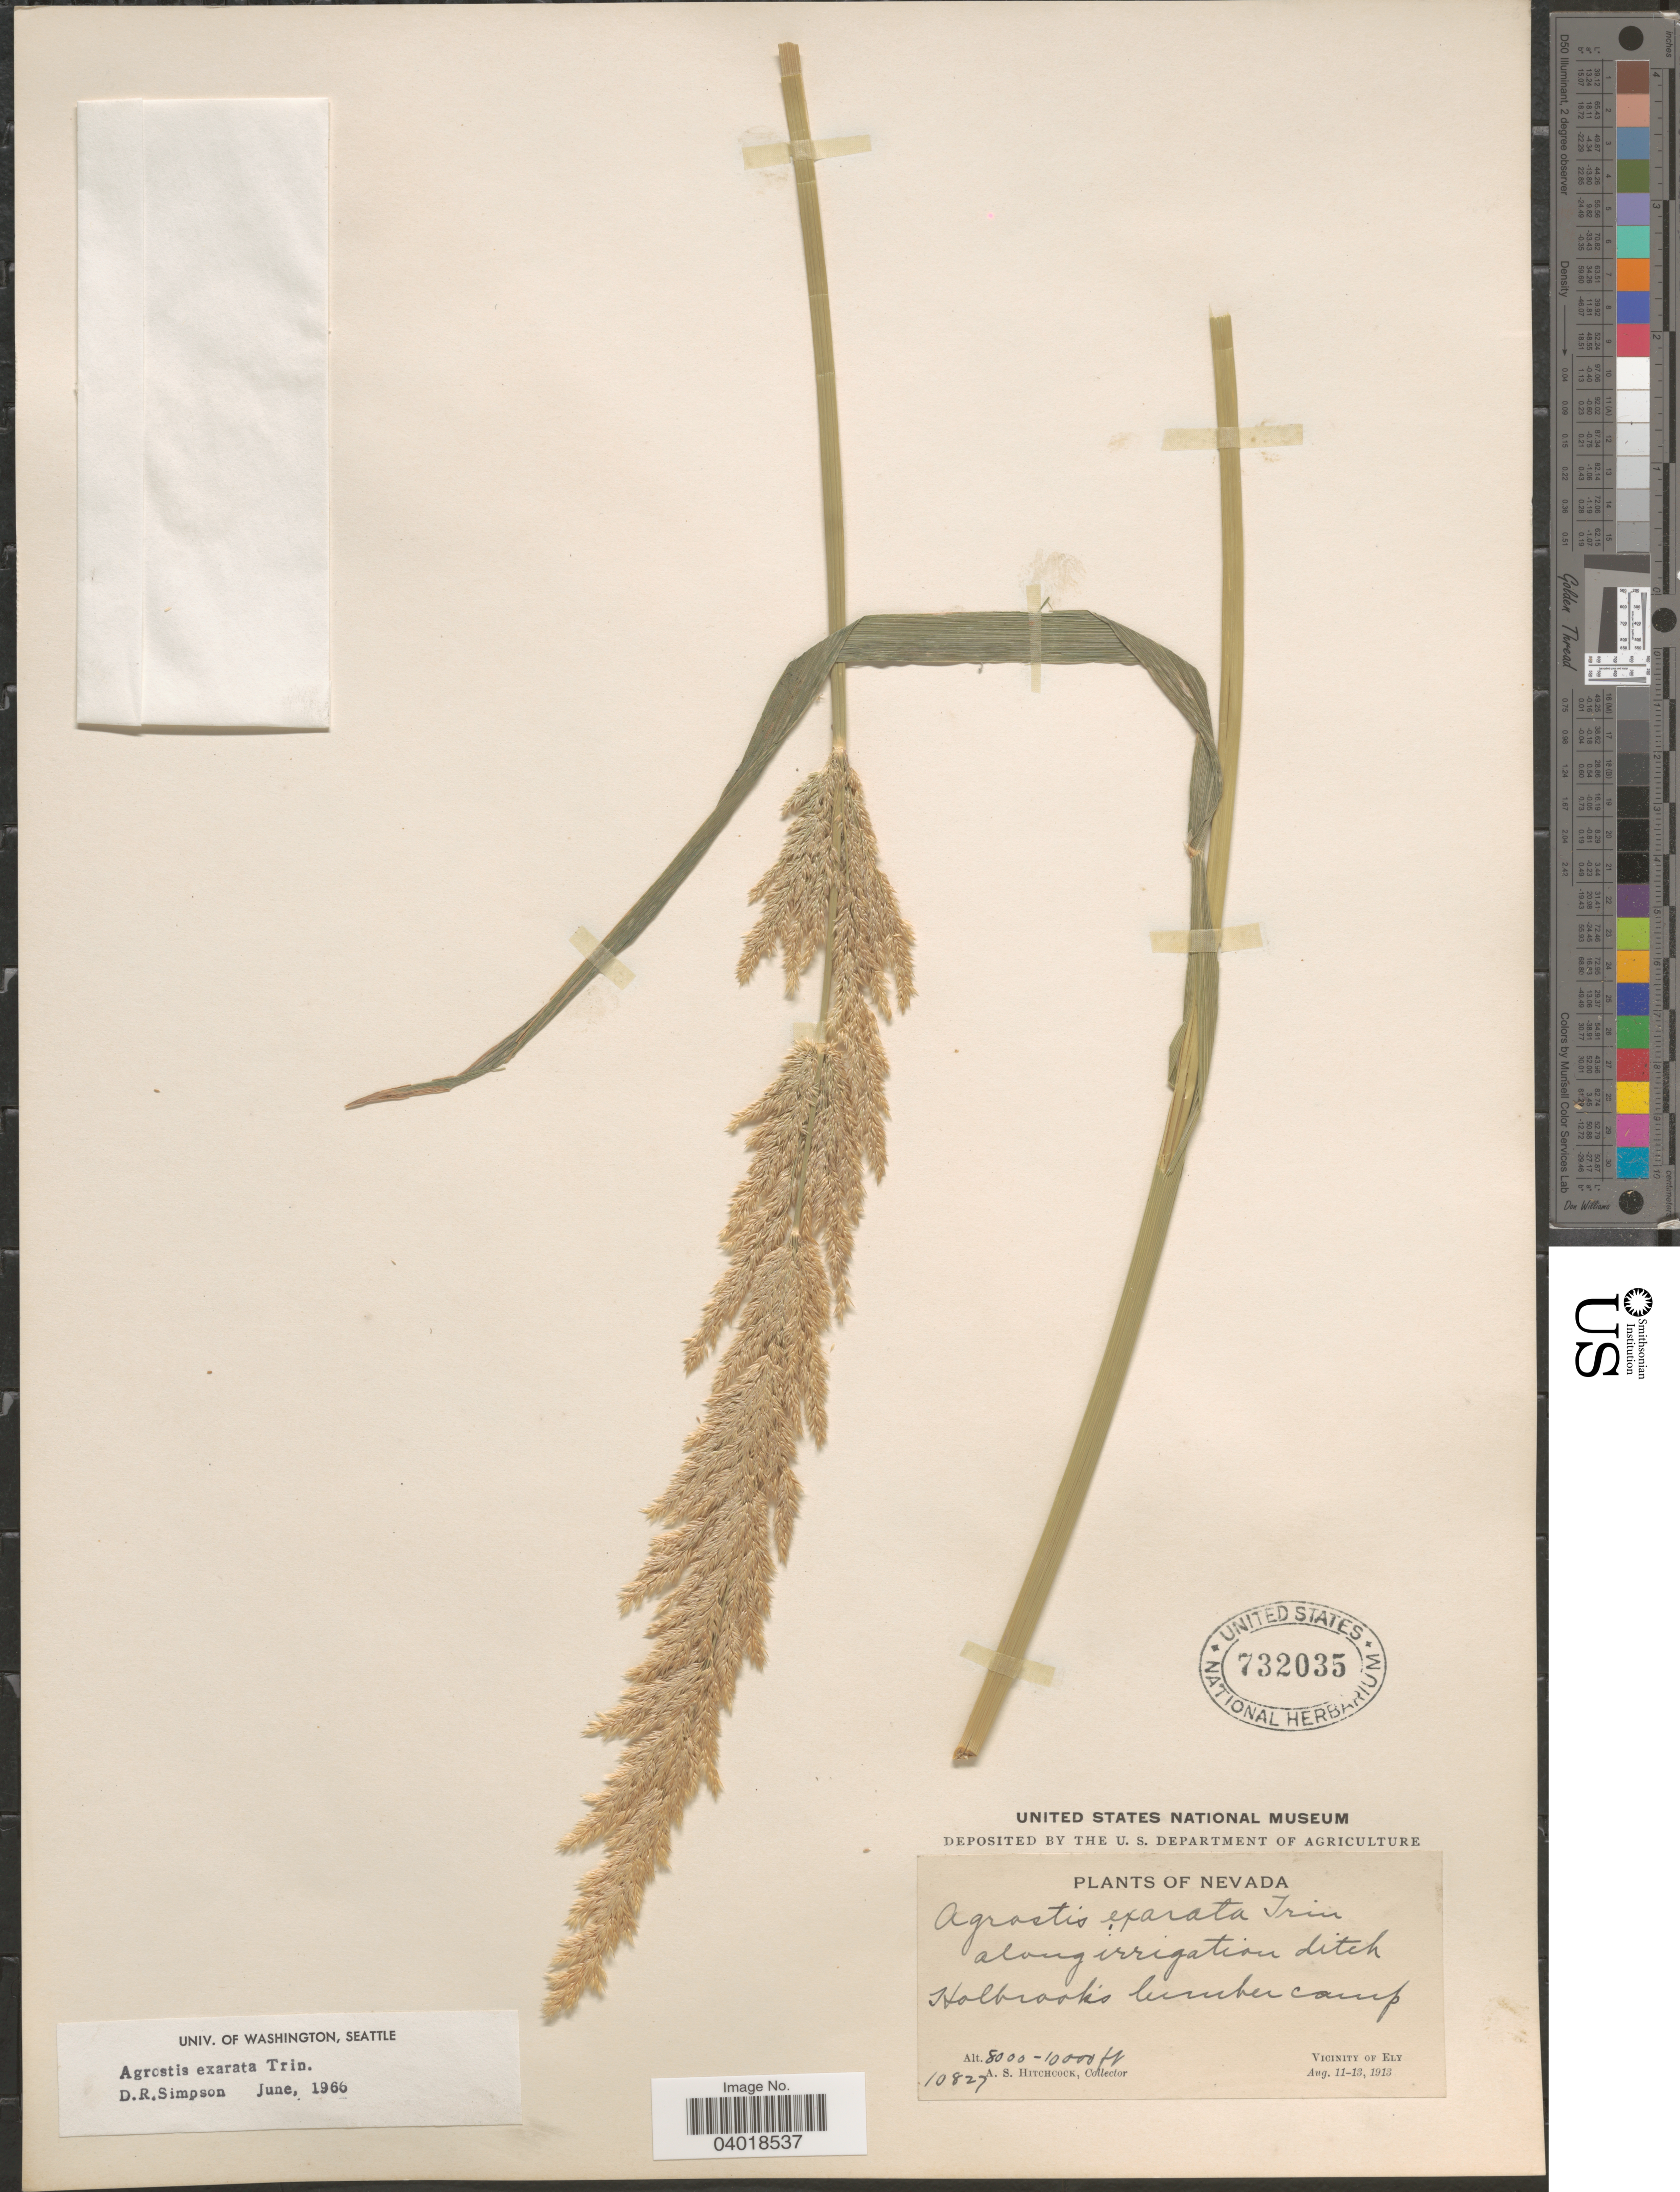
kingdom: Plantae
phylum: Tracheophyta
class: Liliopsida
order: Poales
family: Poaceae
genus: Agrostis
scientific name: Agrostis exarata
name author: Trin.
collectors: A. S. Hitchcock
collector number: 10827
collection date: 1913-08-11/1913-08-13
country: United States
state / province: Nevada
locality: Holbrook's lumber camp. Vicinity of Ely.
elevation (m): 2438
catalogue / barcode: US 732035